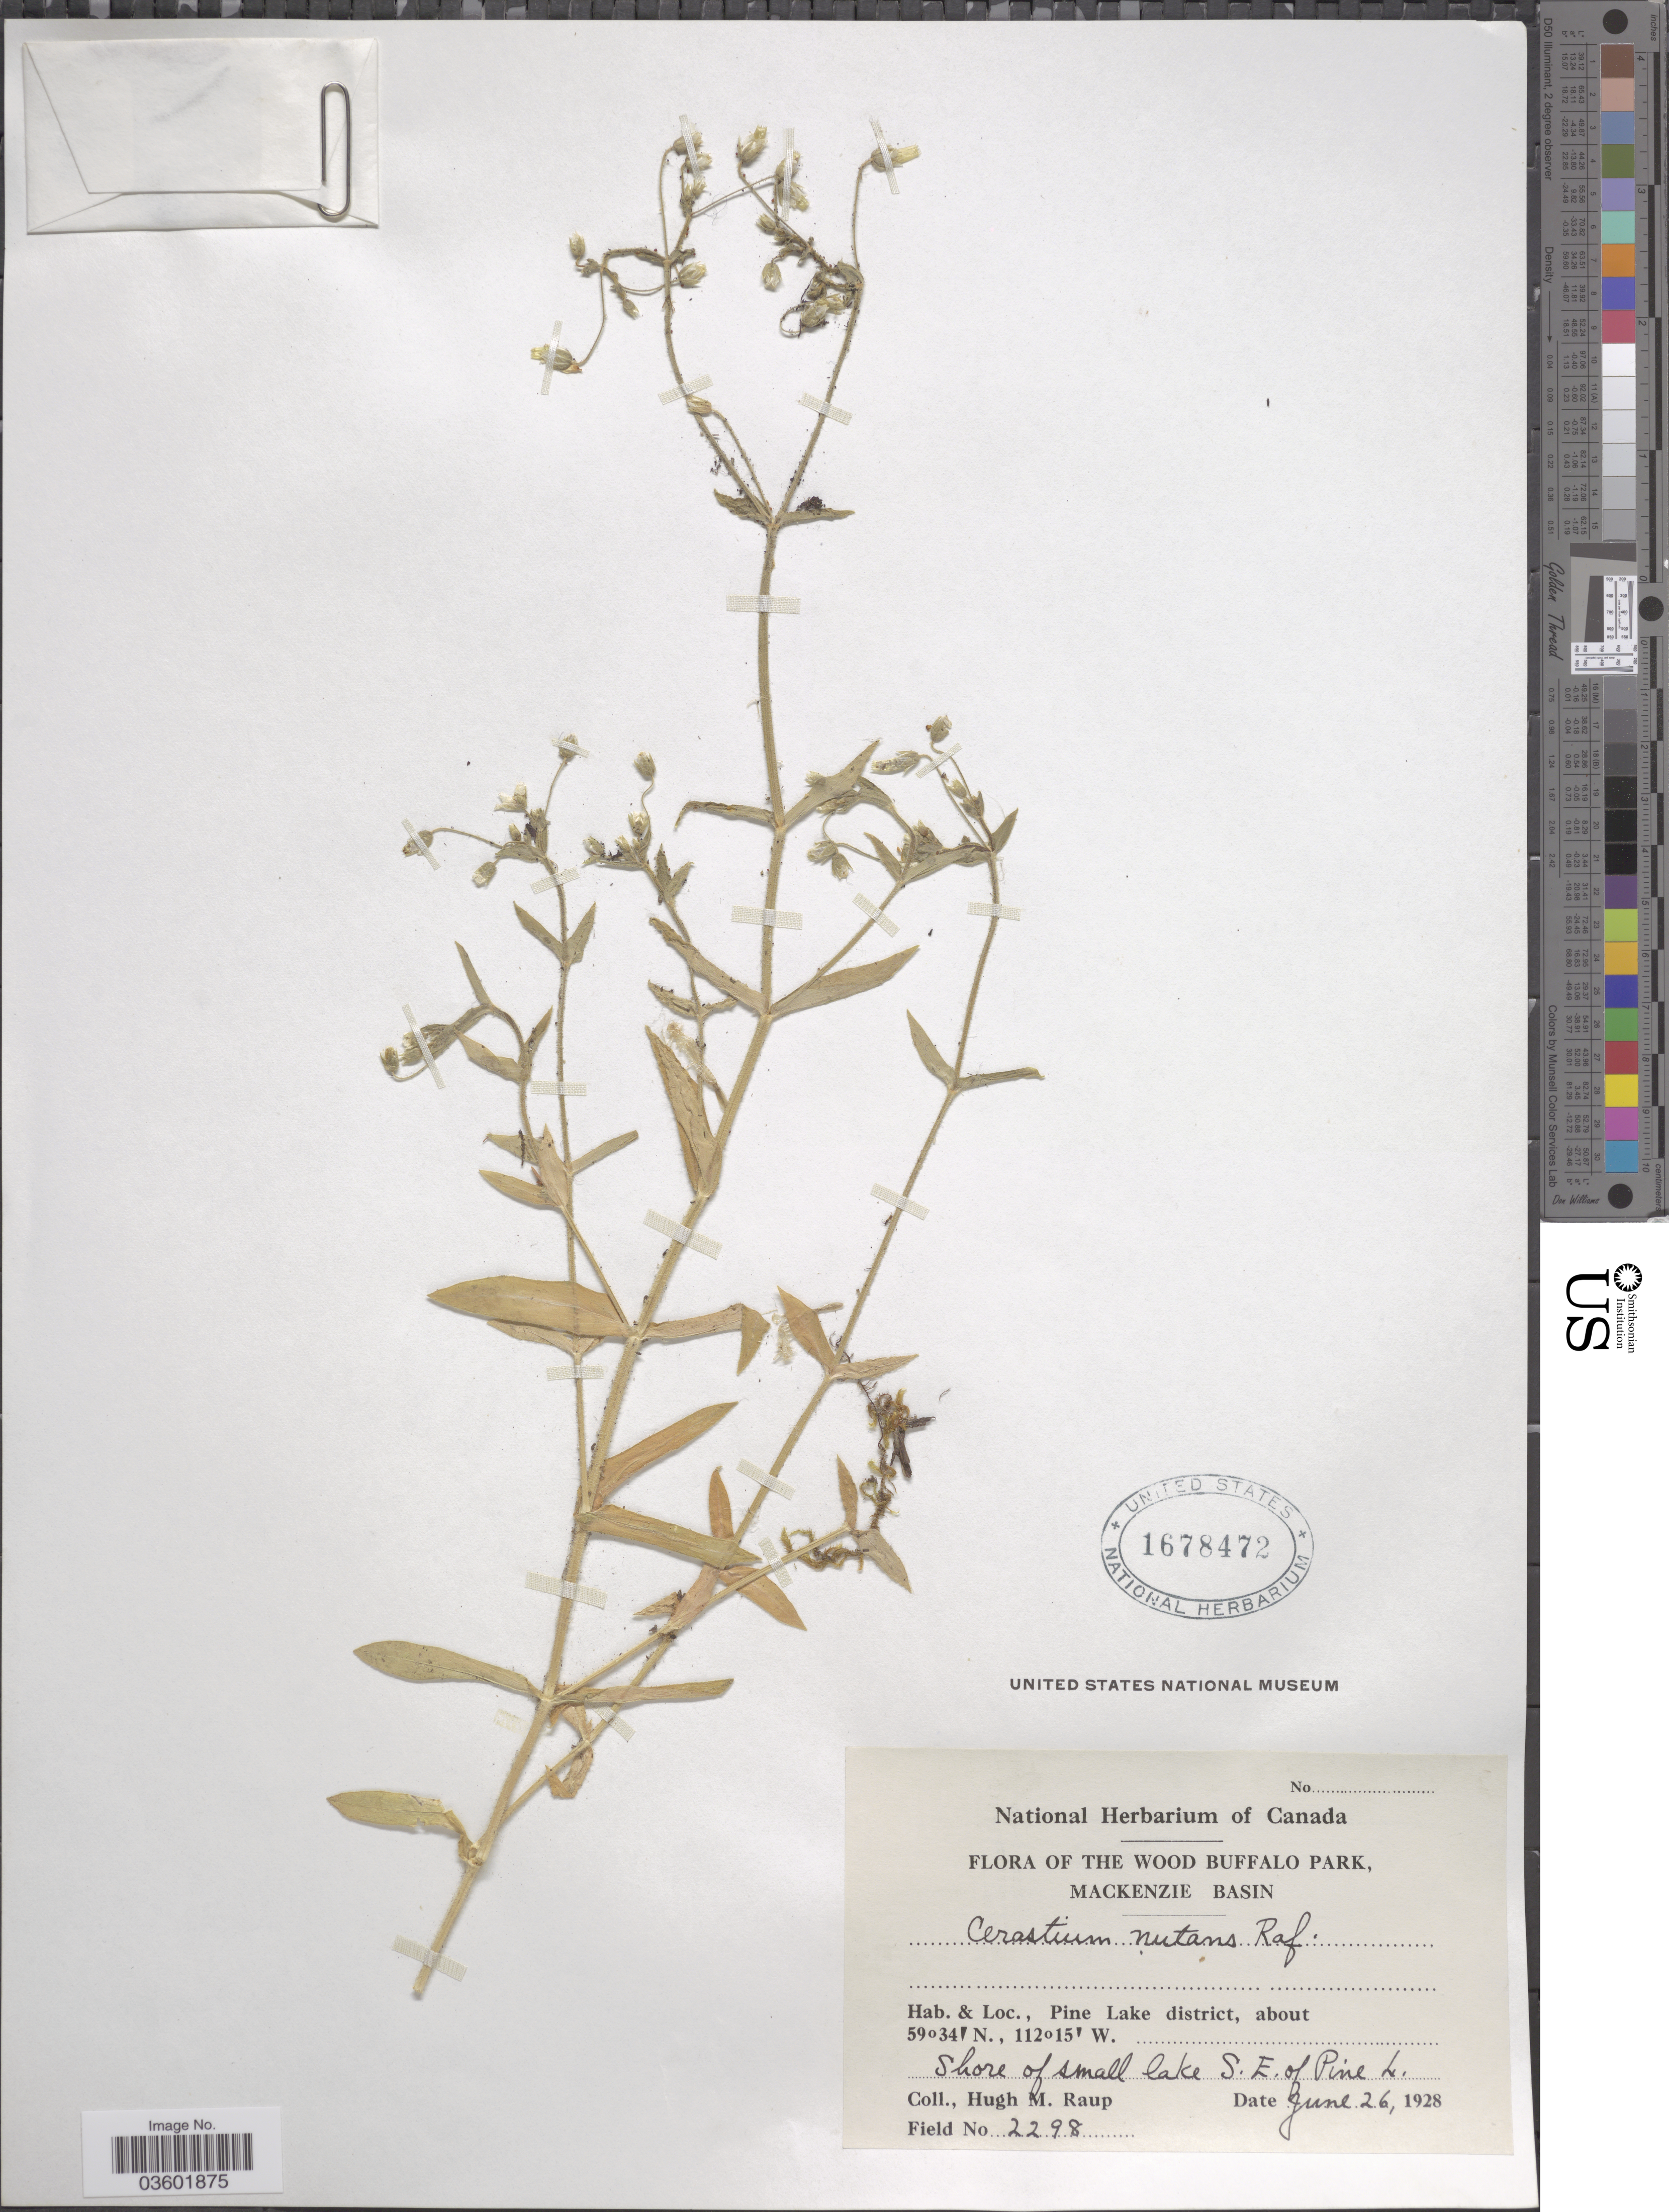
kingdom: Plantae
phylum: Tracheophyta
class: Magnoliopsida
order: Caryophyllales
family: Caryophyllaceae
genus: Cerastium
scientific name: Cerastium nutans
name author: Raf.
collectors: H. Raup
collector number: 2298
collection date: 1928-06-26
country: Canada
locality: Wood Buffalo Park. Mackenzie Basin. Pine Lake district. Shore of small lake S.E. of Pine L.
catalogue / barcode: US 1678472